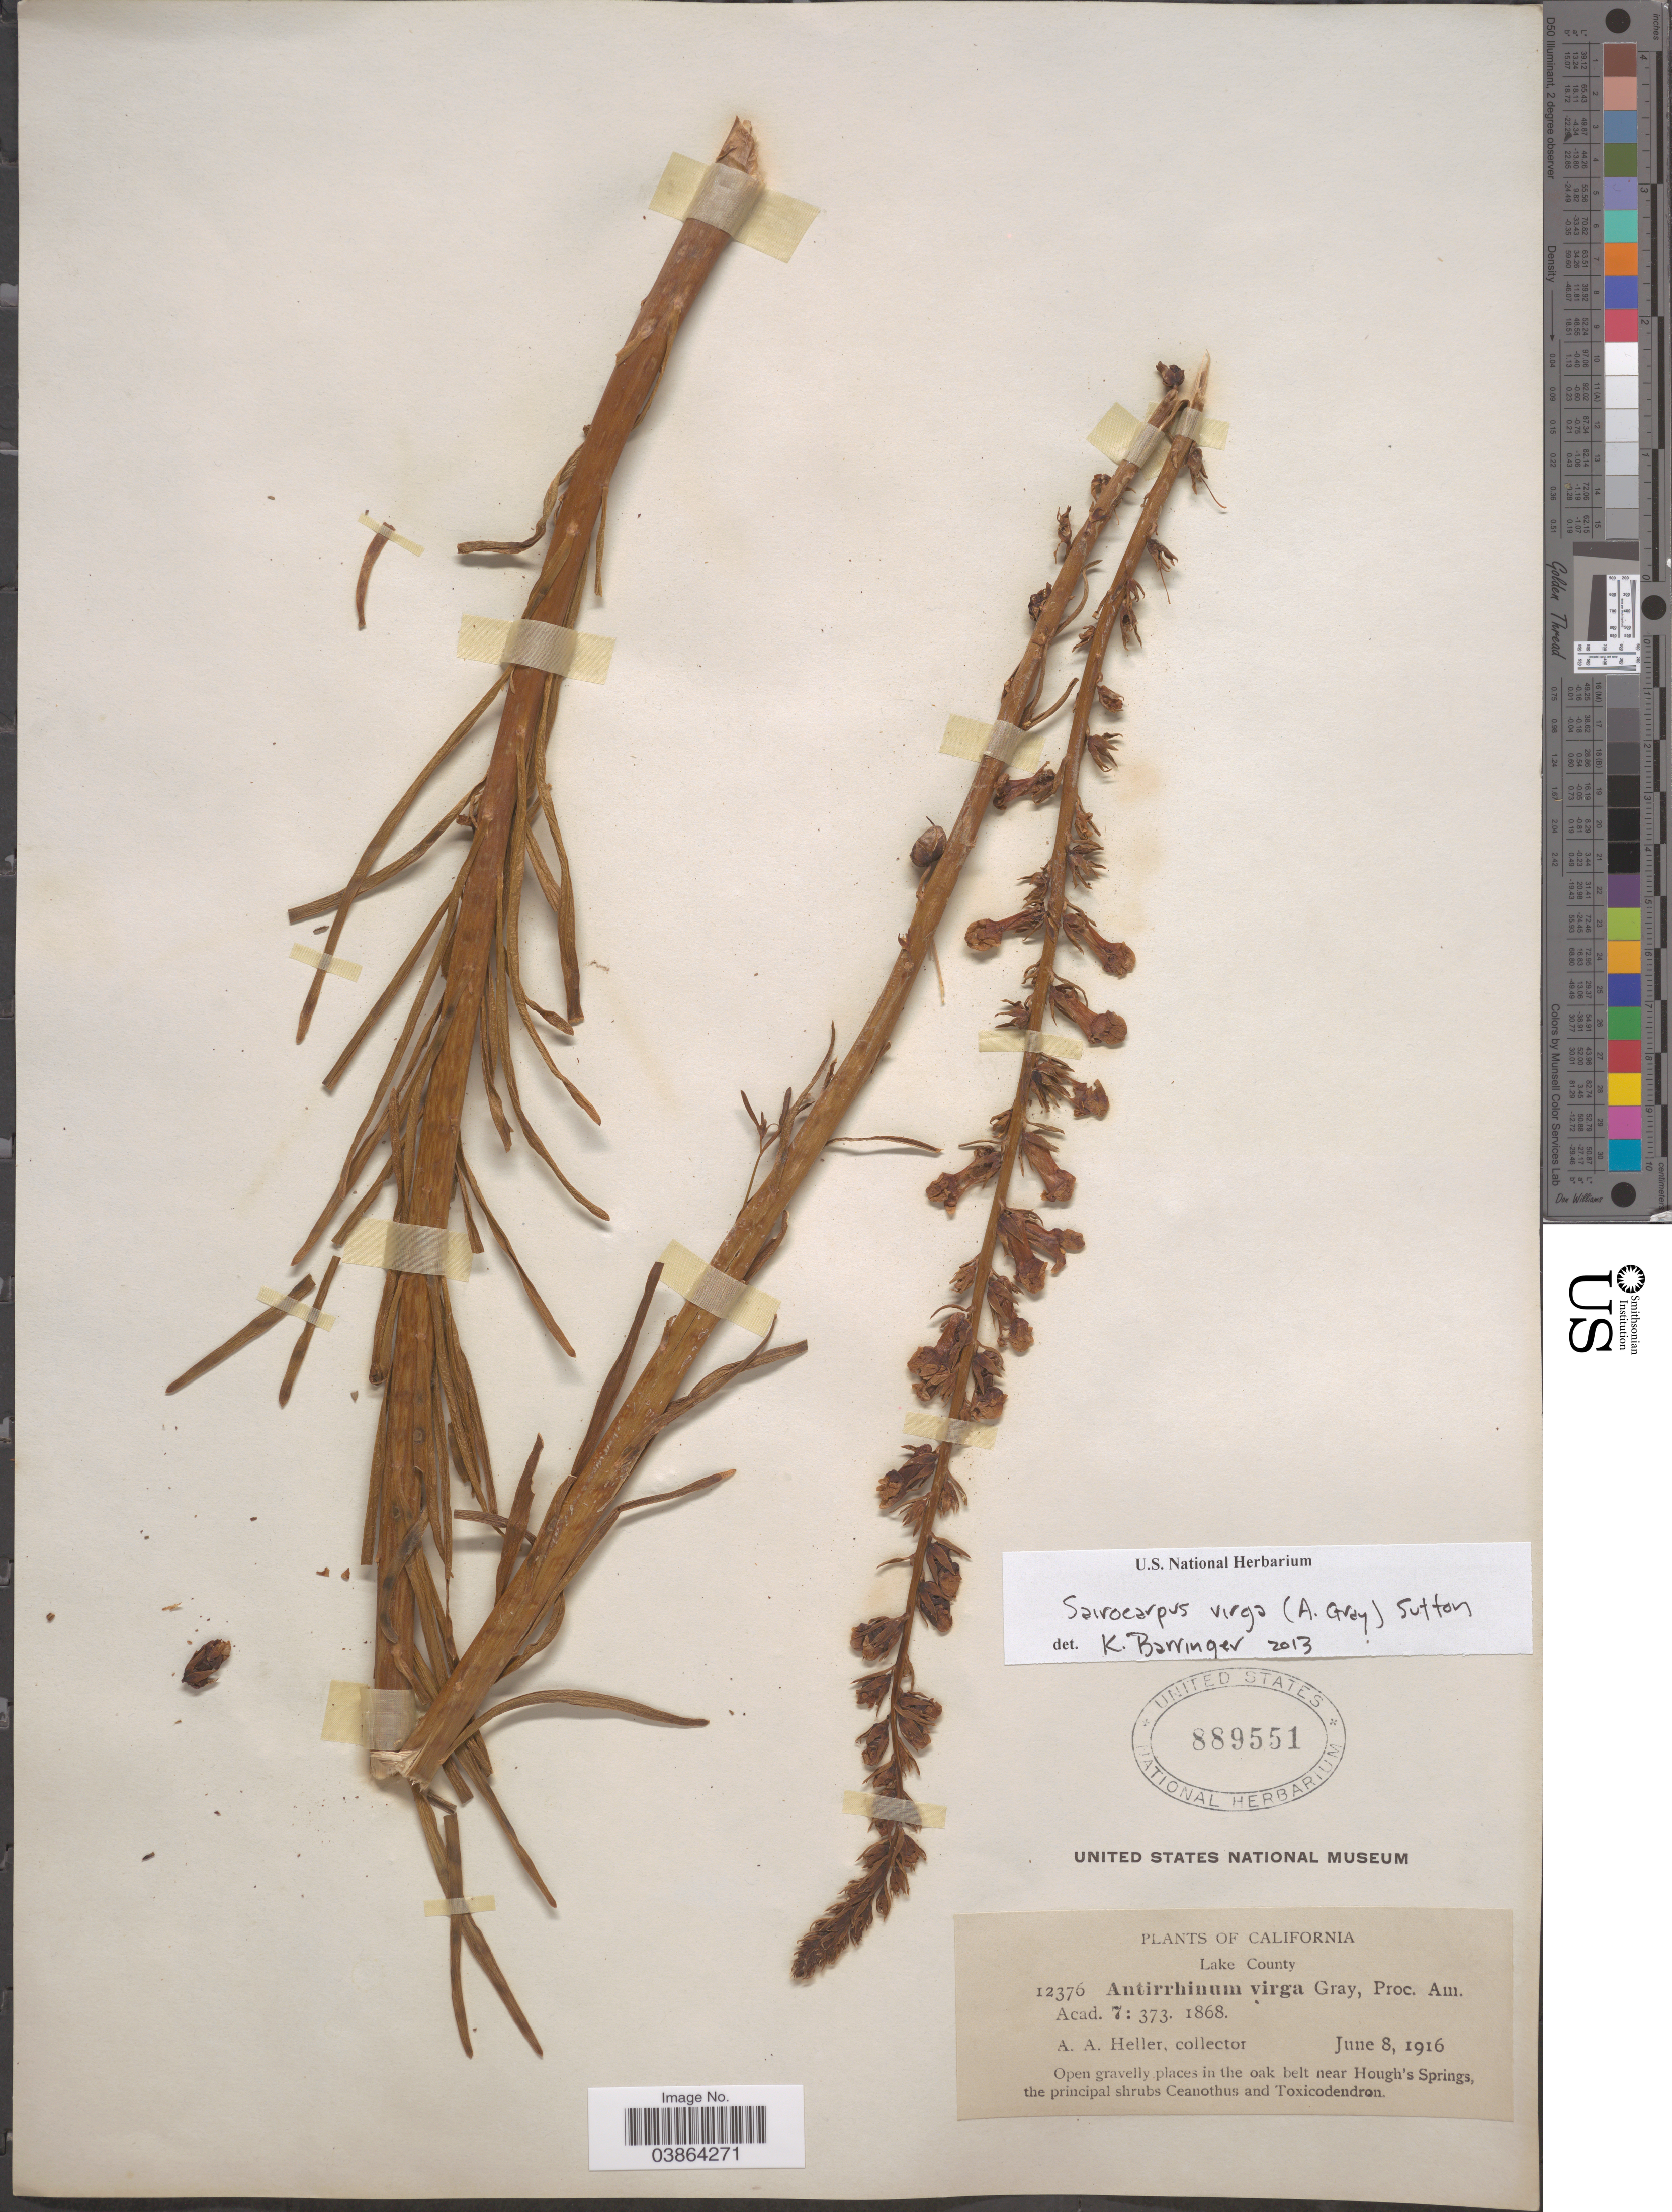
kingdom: Plantae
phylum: Tracheophyta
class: Magnoliopsida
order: Lamiales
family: Plantaginaceae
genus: Sairocarpus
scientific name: Sairocarpus virga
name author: (A. Gray) D.A. Sutton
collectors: A. A. Heller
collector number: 12376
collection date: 1916-06-08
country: United States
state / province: California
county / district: Lake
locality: Lake County. In the oak belt near Hough's Springs.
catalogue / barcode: US 889551